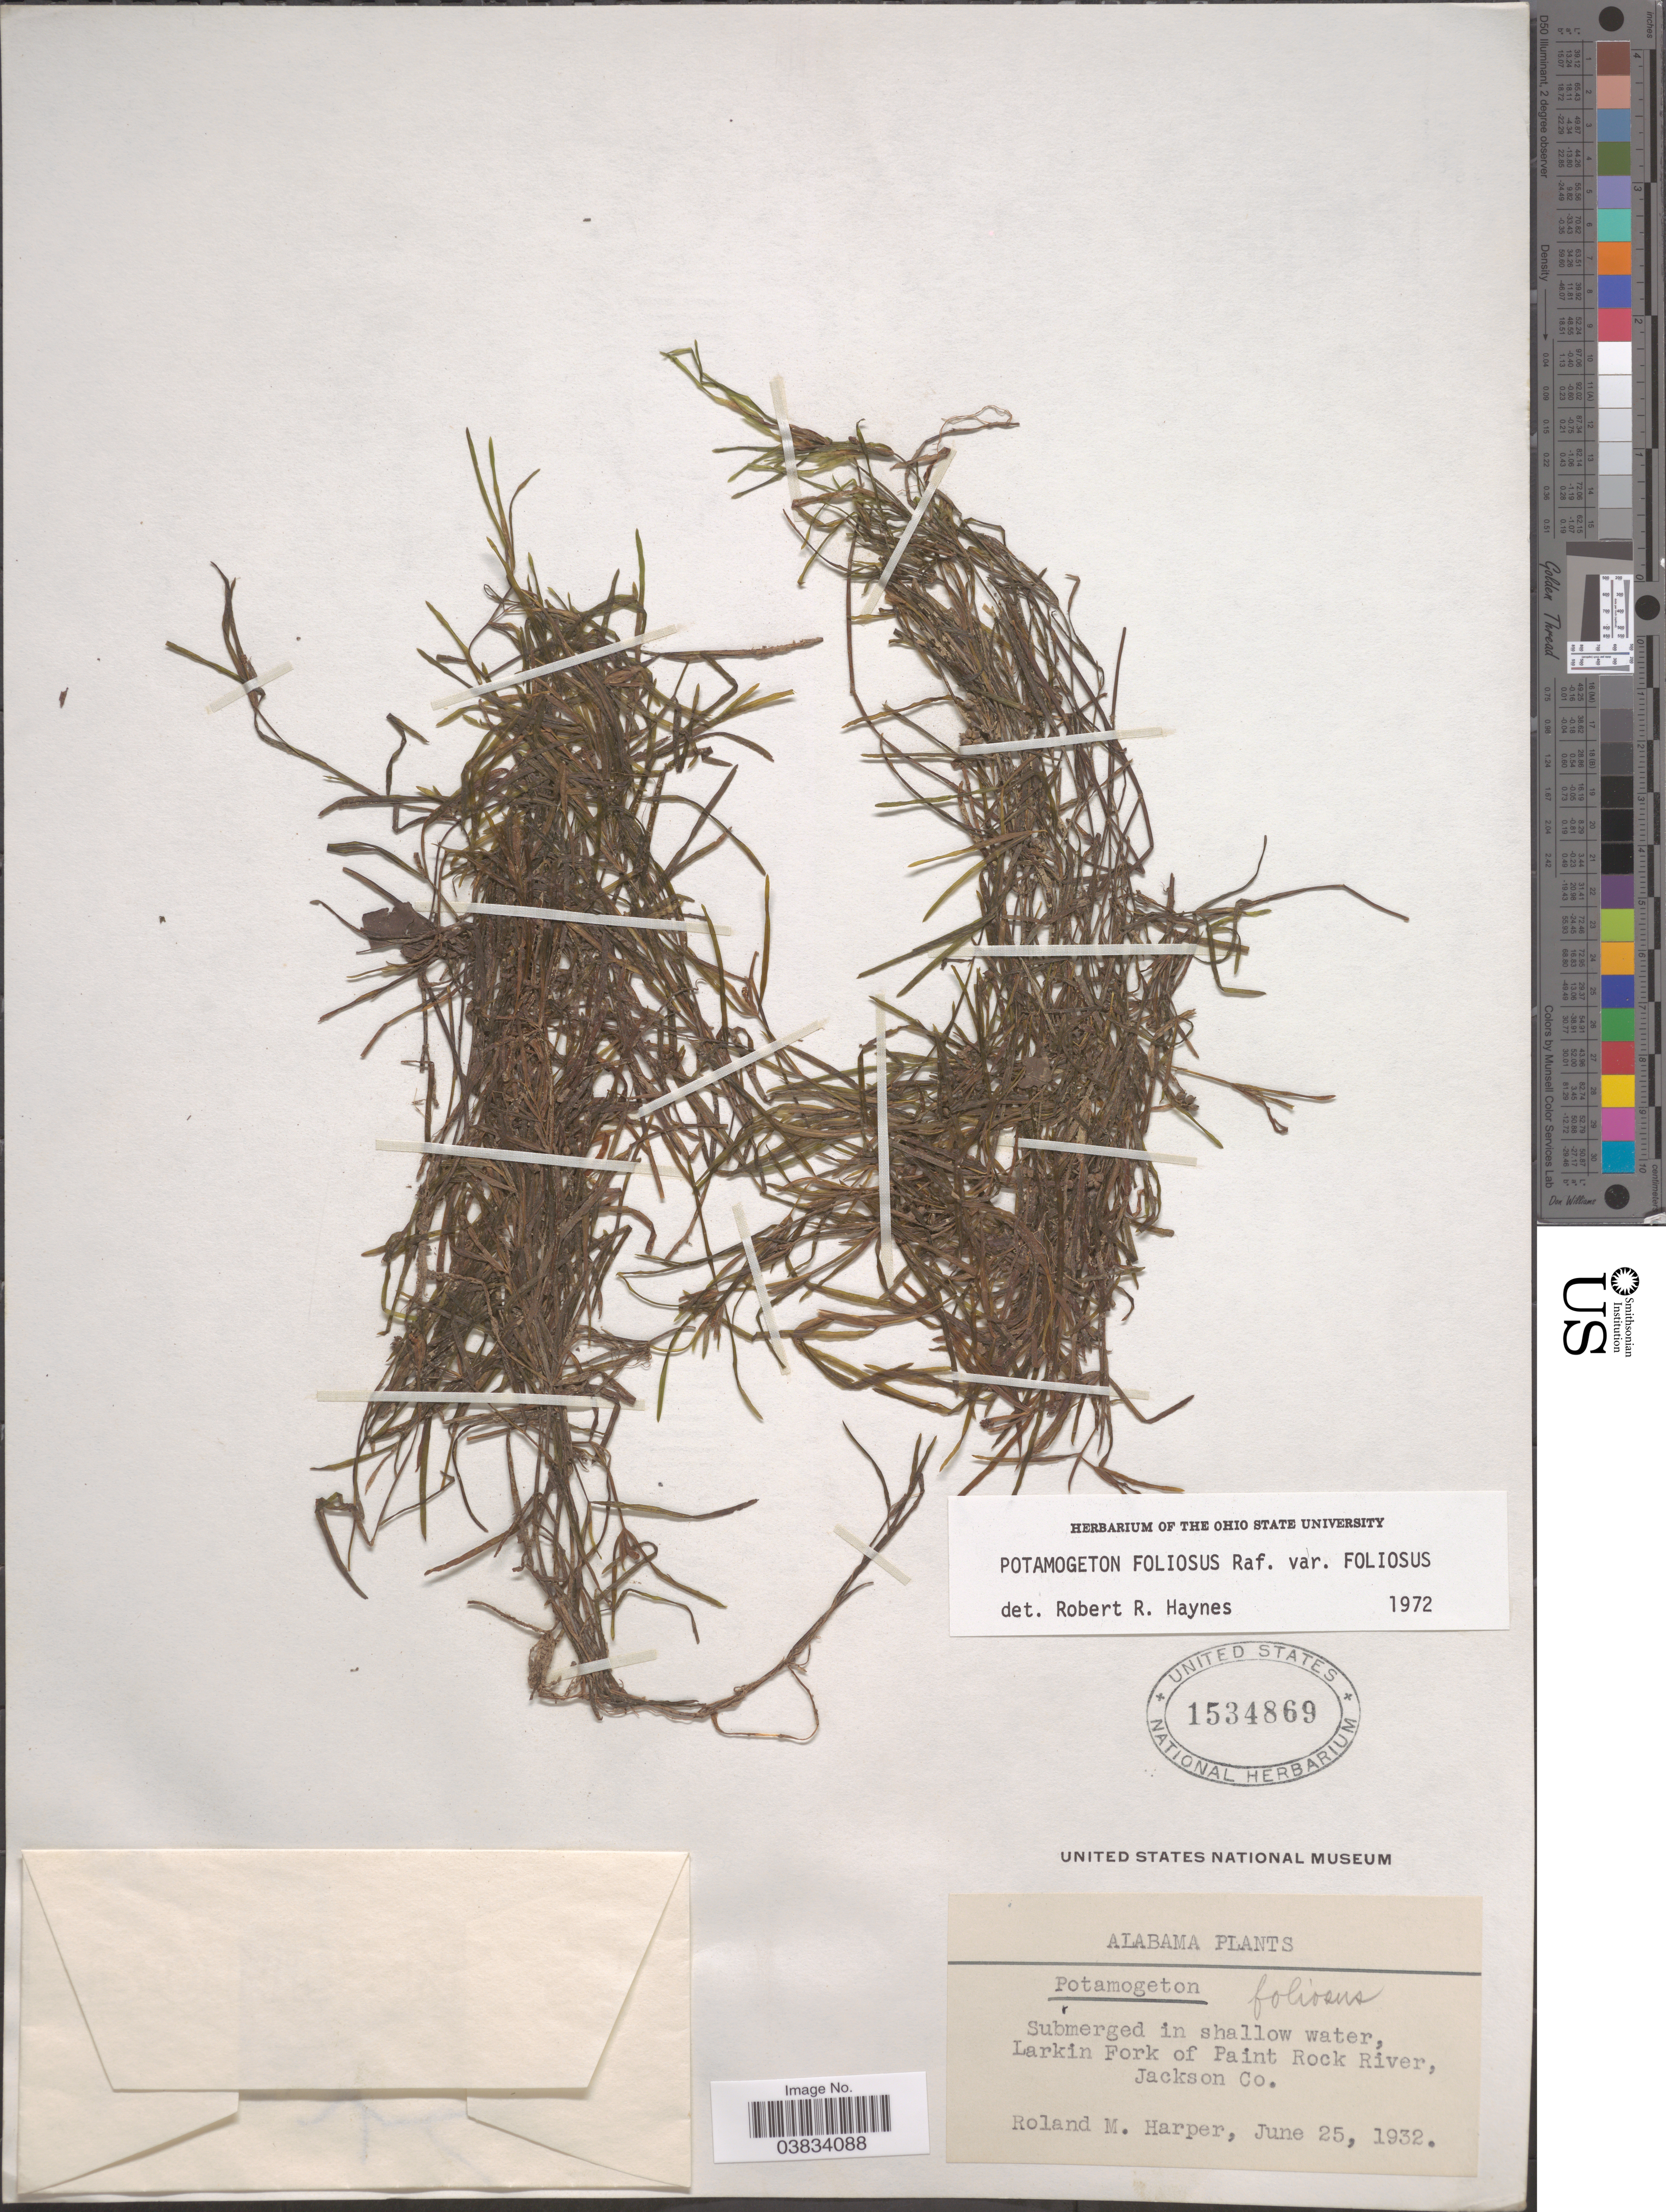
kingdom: Plantae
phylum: Tracheophyta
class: Liliopsida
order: Alismatales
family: Potamogetonaceae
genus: Potamogeton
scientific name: Potamogeton foliosus var. foliosus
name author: Raf.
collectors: R. M. Harper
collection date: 1932-06-25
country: United States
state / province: Alabama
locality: Larkin Fork of Paint Rock River, Jackson Co.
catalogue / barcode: US 1534869